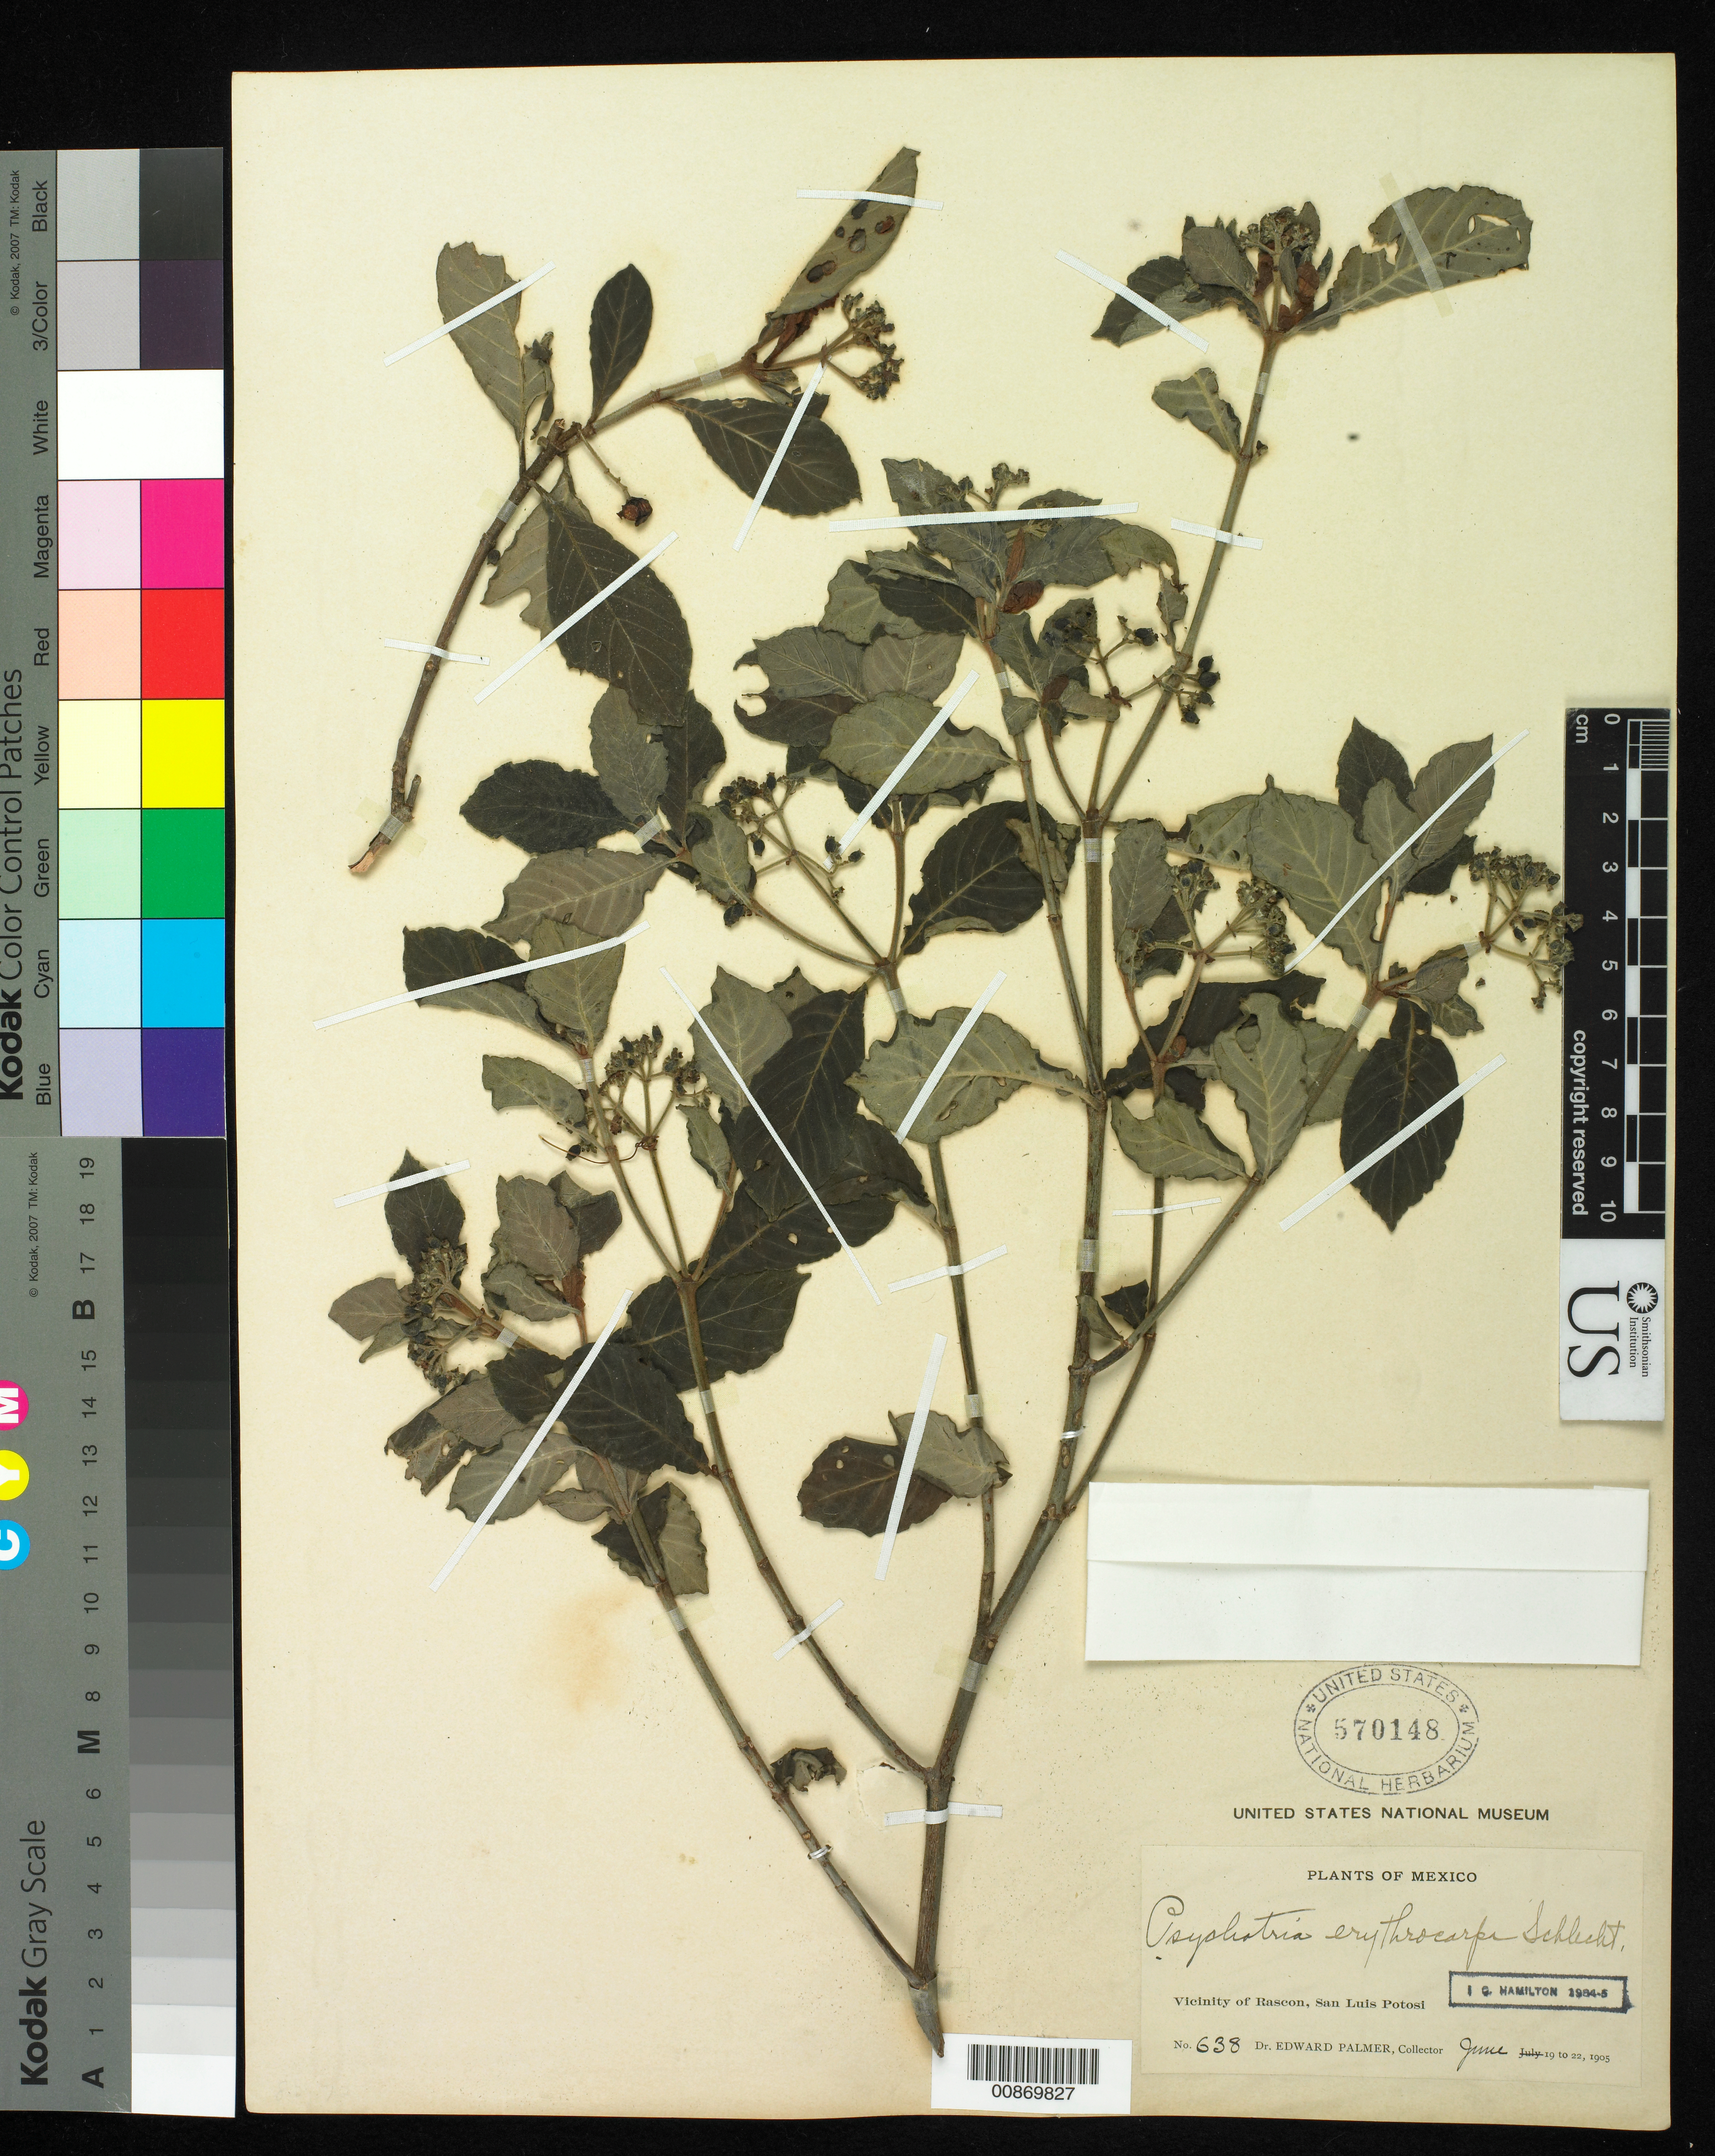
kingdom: Plantae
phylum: Tracheophyta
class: Magnoliopsida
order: Gentianales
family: Rubiaceae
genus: Psychotria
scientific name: Psychotria erythrocarpa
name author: Schltdl.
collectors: E. Palmer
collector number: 638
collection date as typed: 19 Jun 1905 to 22 Jun 1905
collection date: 1905-06-19/1905-06-22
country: Mexico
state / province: San Luis Potosí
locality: Vicinity of Rascon, San Luis Potosí.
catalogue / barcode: US 570148